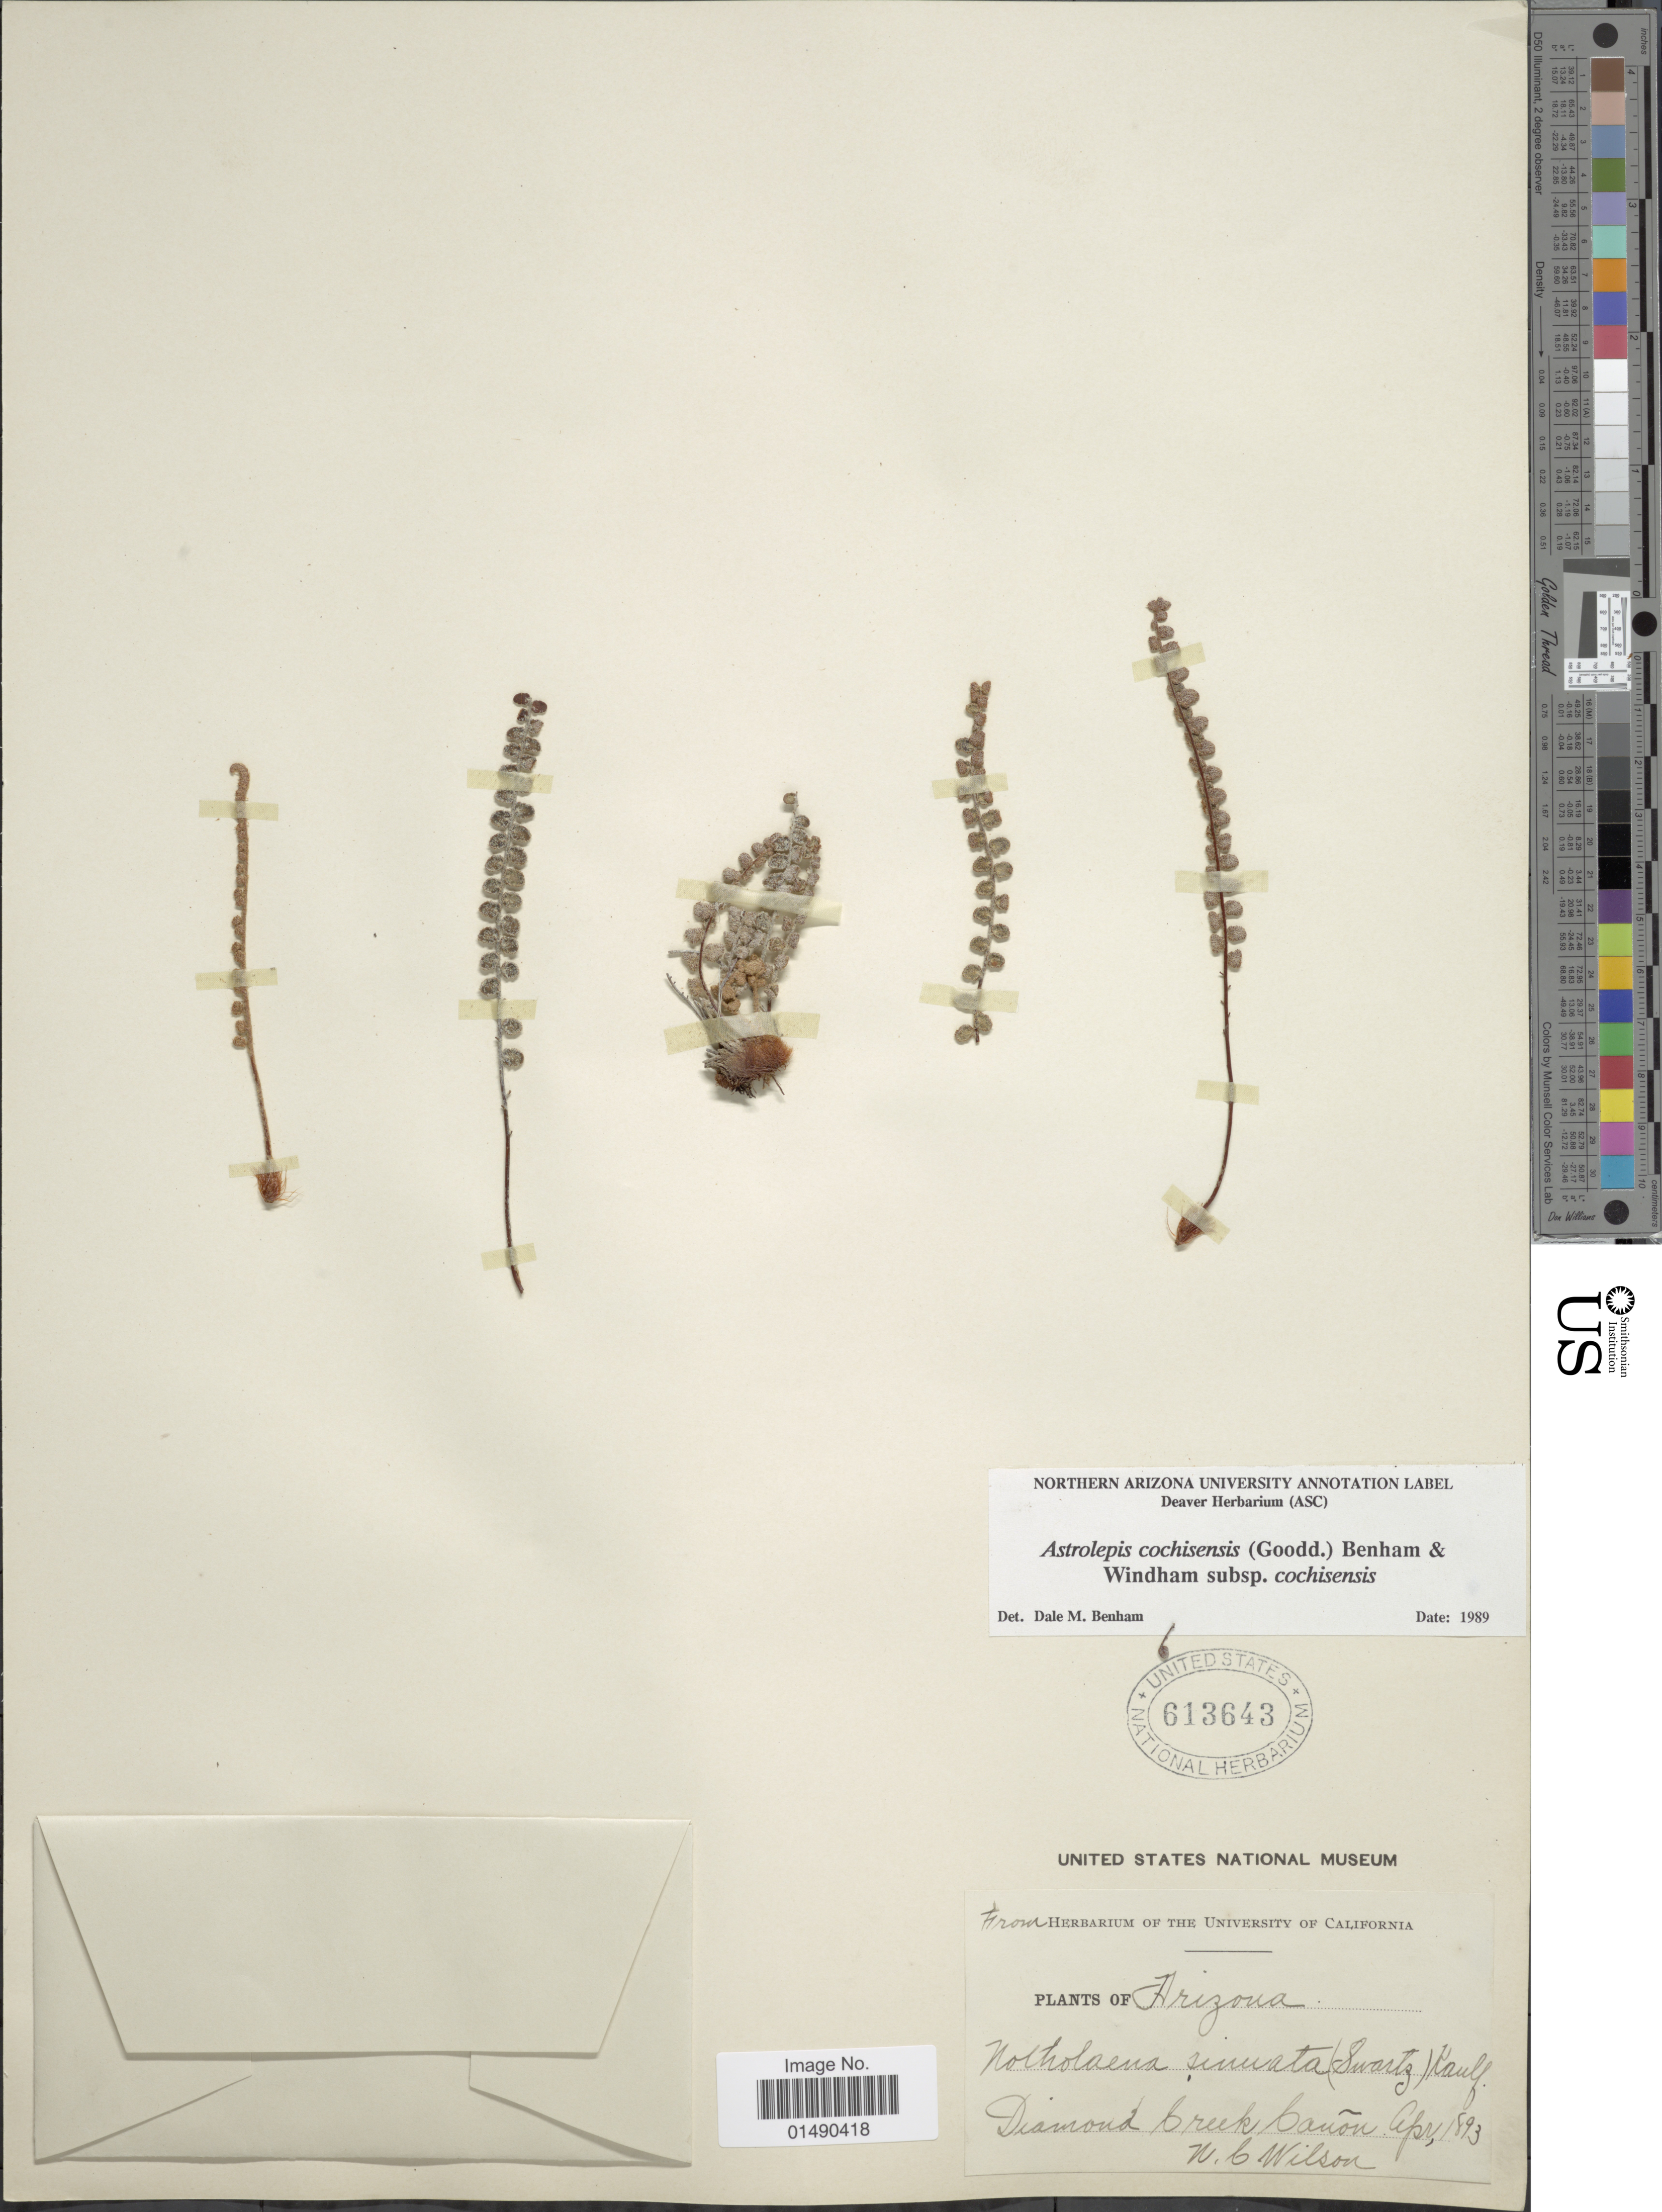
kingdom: Plantae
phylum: Tracheophyta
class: Polypodiopsida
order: Polypodiales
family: Pteridaceae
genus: Astrolepis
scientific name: Astrolepis cochisensis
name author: (C.O. Goodd.) D.M. Benham & Windham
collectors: N. C. Wilson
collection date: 1893-04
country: United States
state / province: Arizona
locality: Diamond Creek Cañon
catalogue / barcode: US 613643